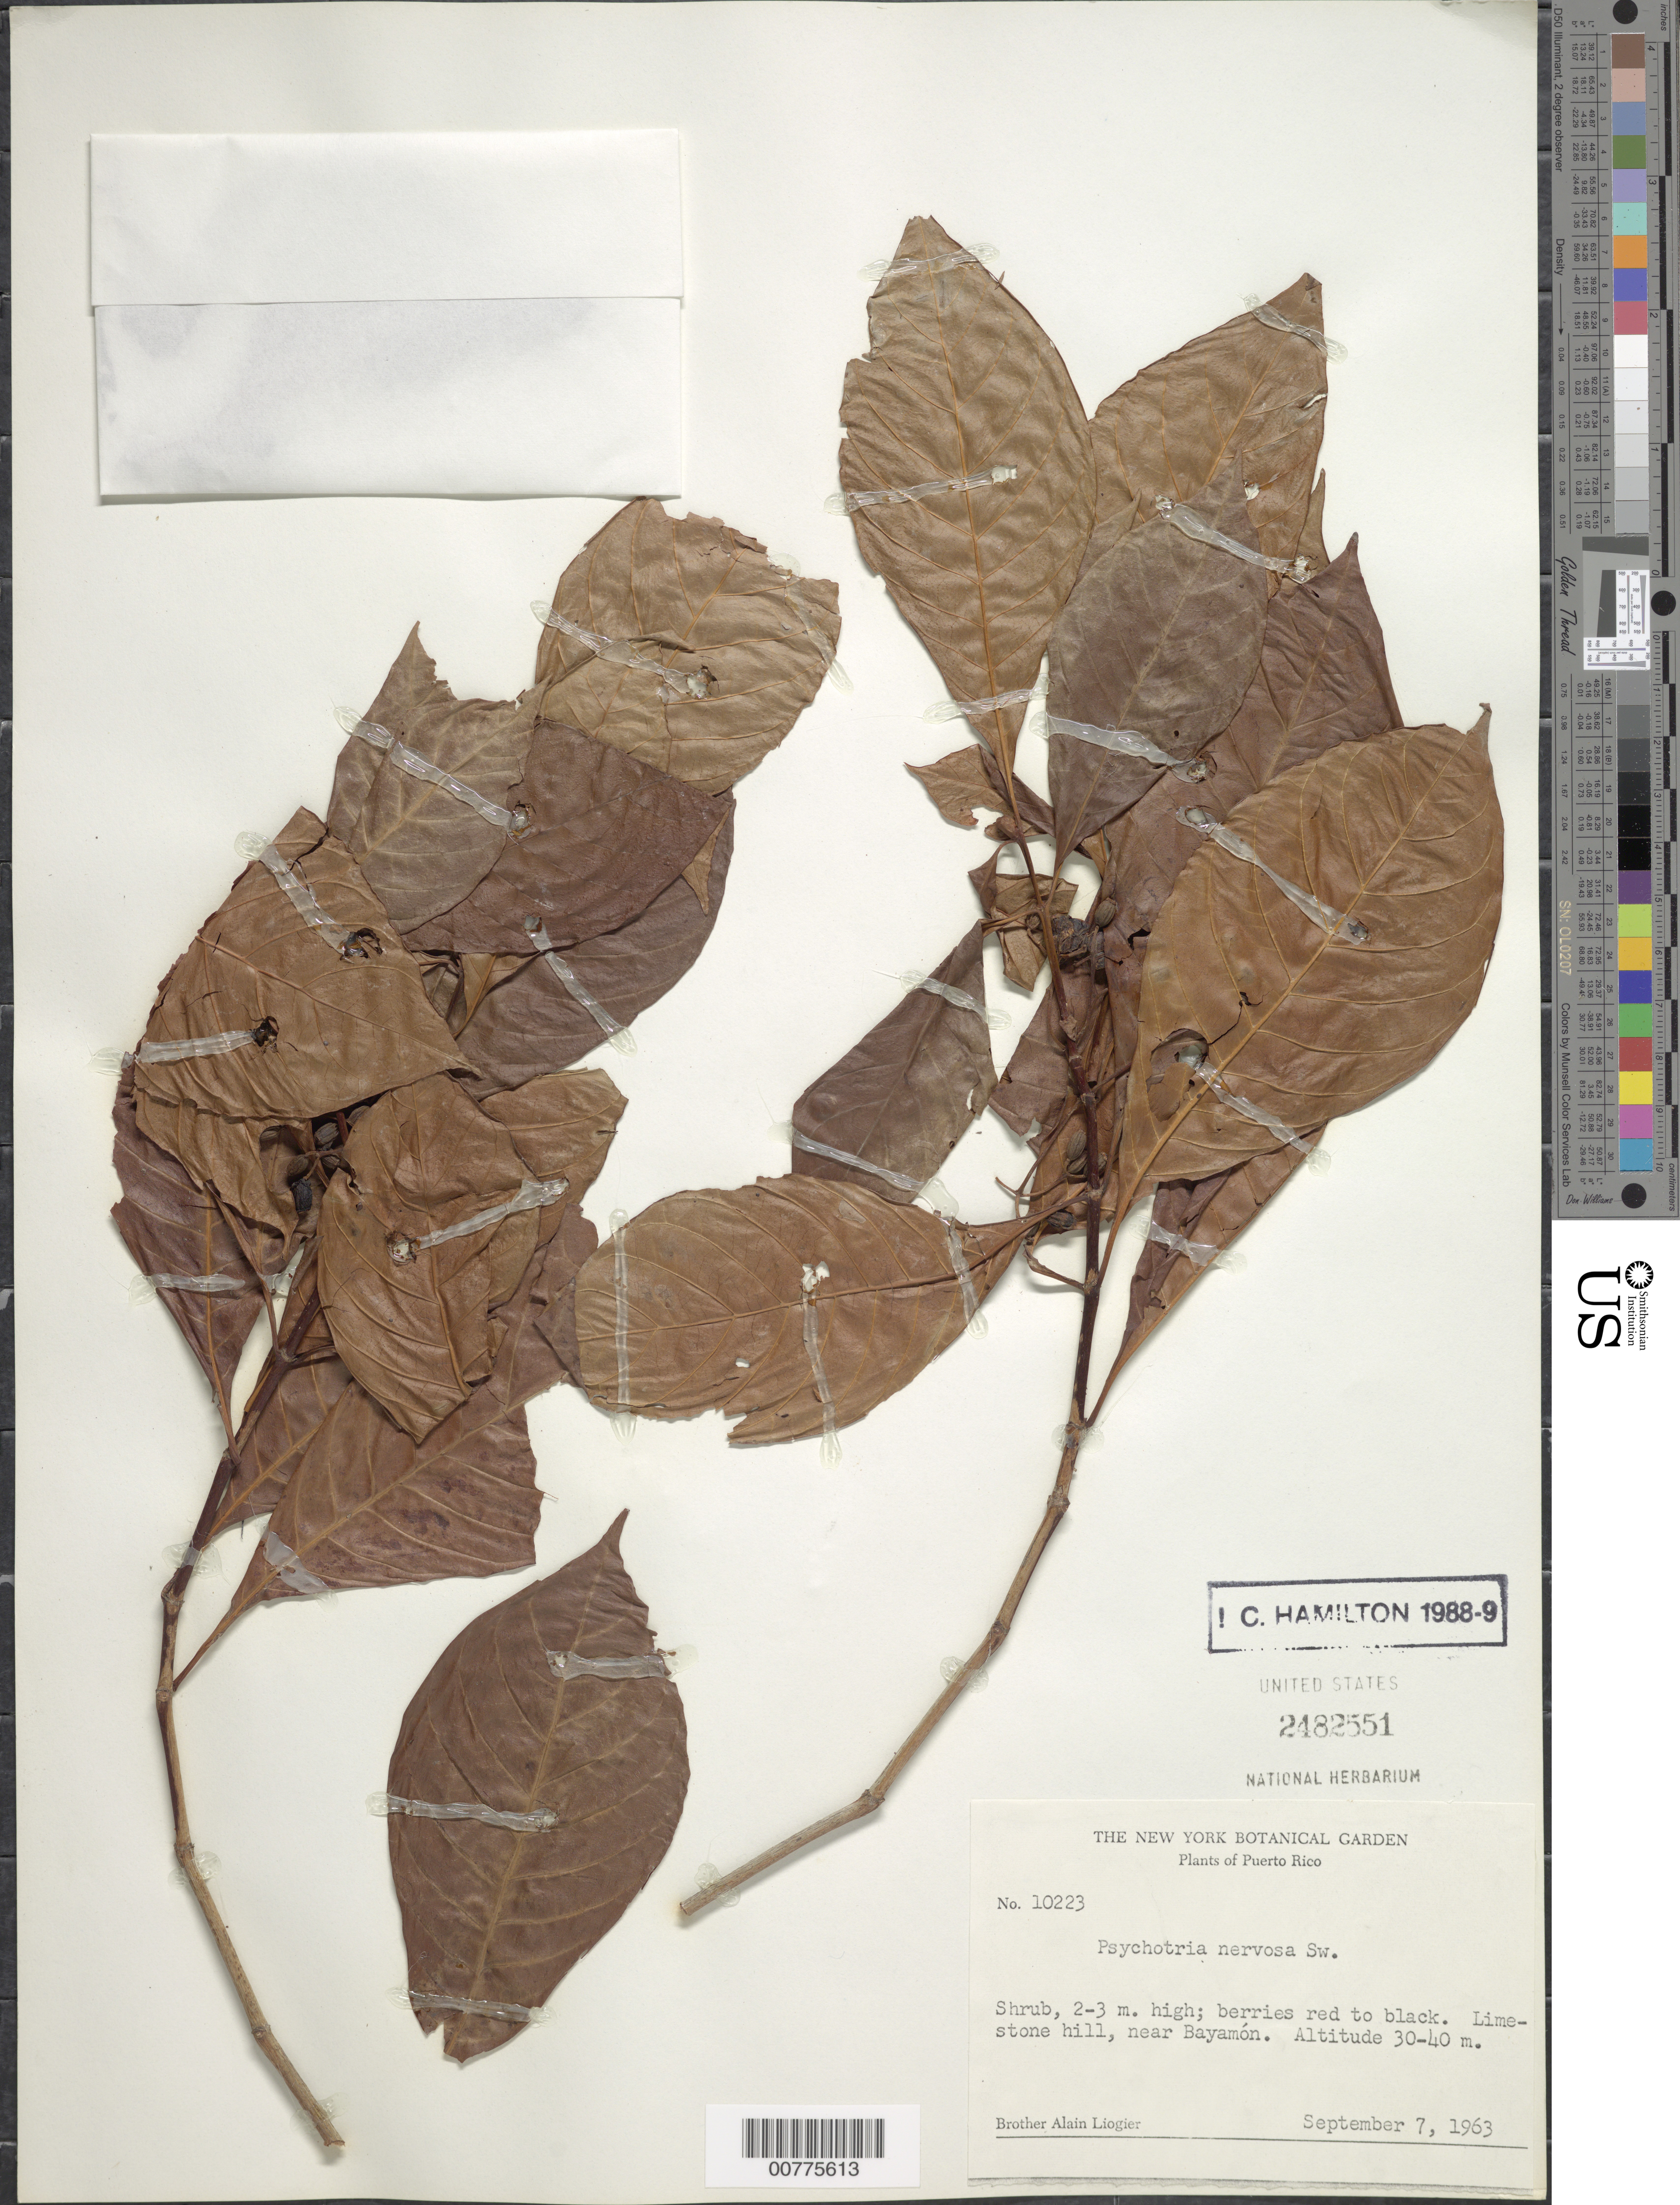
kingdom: Plantae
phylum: Tracheophyta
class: Magnoliopsida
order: Gentianales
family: Rubiaceae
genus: Psychotria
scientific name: Psychotria nervosa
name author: Sw.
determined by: Hamilton, C. W.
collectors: A. H. Liogier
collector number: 10223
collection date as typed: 07 Sep 1963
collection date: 1963-09-07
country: Puerto Rico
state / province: Bayamón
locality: Limestone hill, near Bayamon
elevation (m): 30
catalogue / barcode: US 2482551